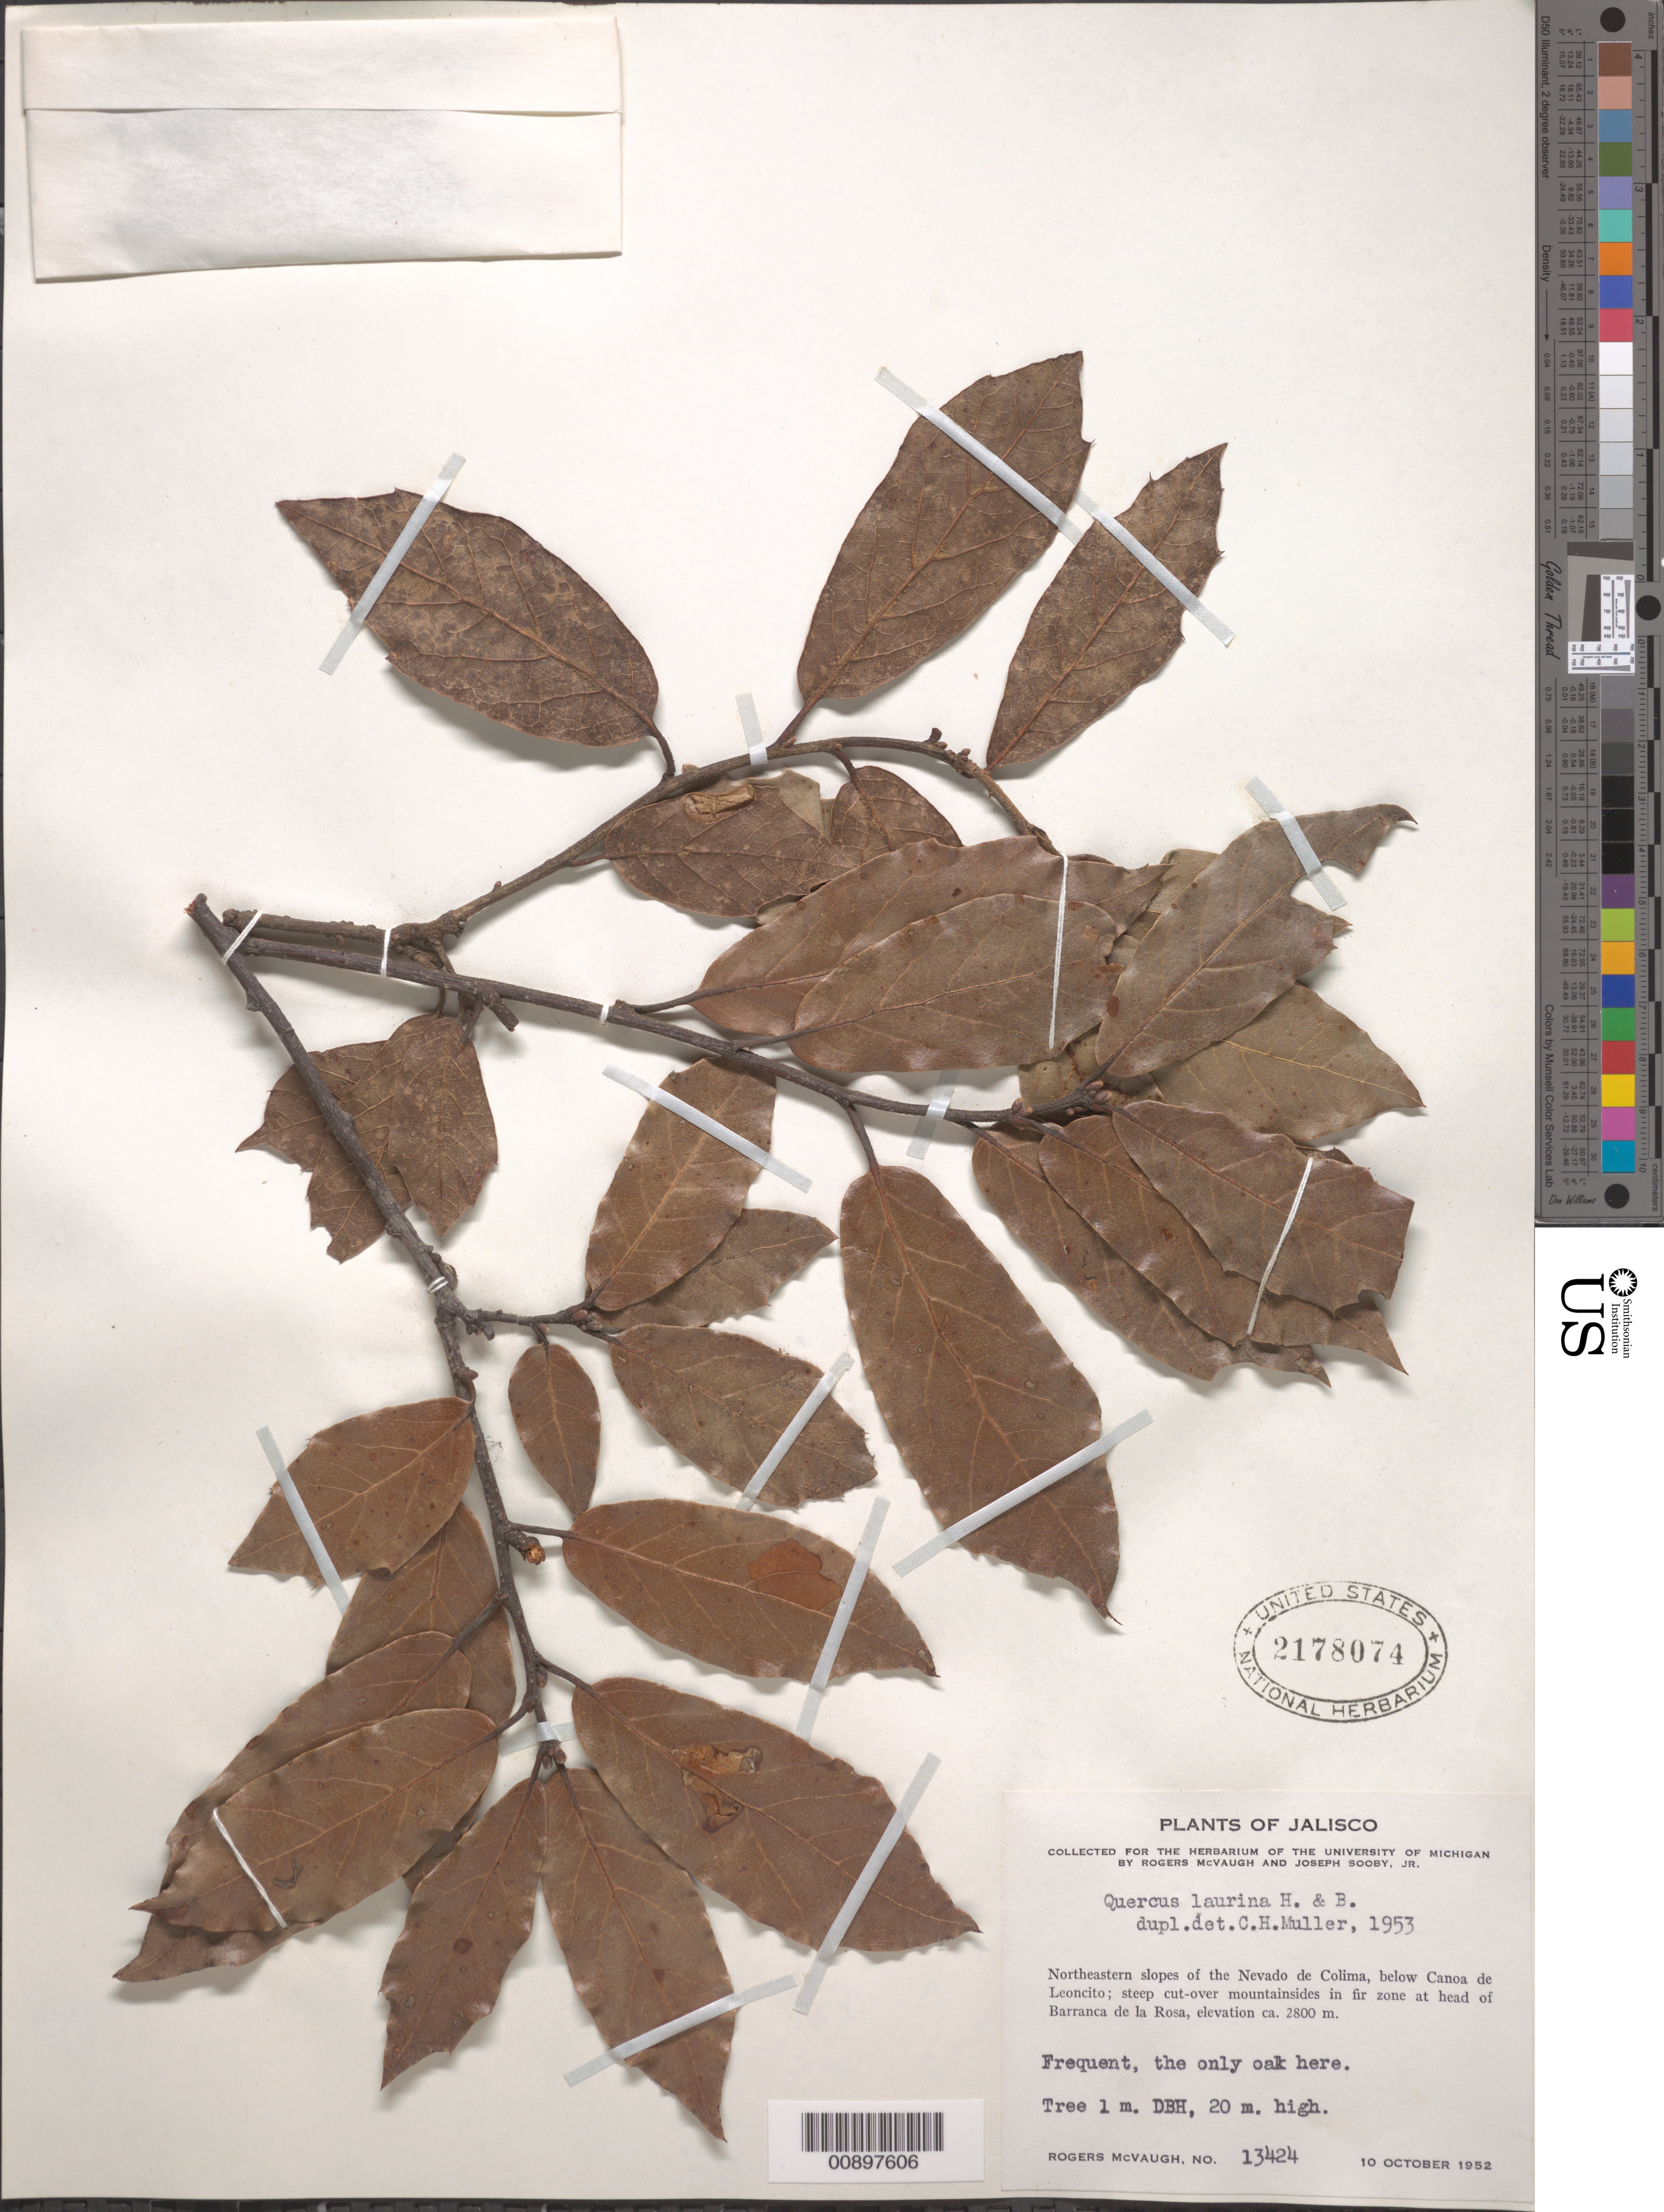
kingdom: Plantae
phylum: Tracheophyta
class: Magnoliopsida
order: Fagales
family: Fagaceae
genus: Quercus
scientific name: Quercus laurina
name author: Humb. & Bonpl.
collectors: R. McVaugh & J. Sooby Jr.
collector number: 13424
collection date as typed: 10 Oct 1952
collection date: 1952-10-10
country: Mexico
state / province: Jalisco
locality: Northeastern slopes of the Nevado de Colima, below Canoa de Leoncito. Steep cut-over mountainsides in fir zone at head of Barranca de la Rosa.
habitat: Steep cut-over mountainsides in fir zone at head of Barranca.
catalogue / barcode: US 2178074